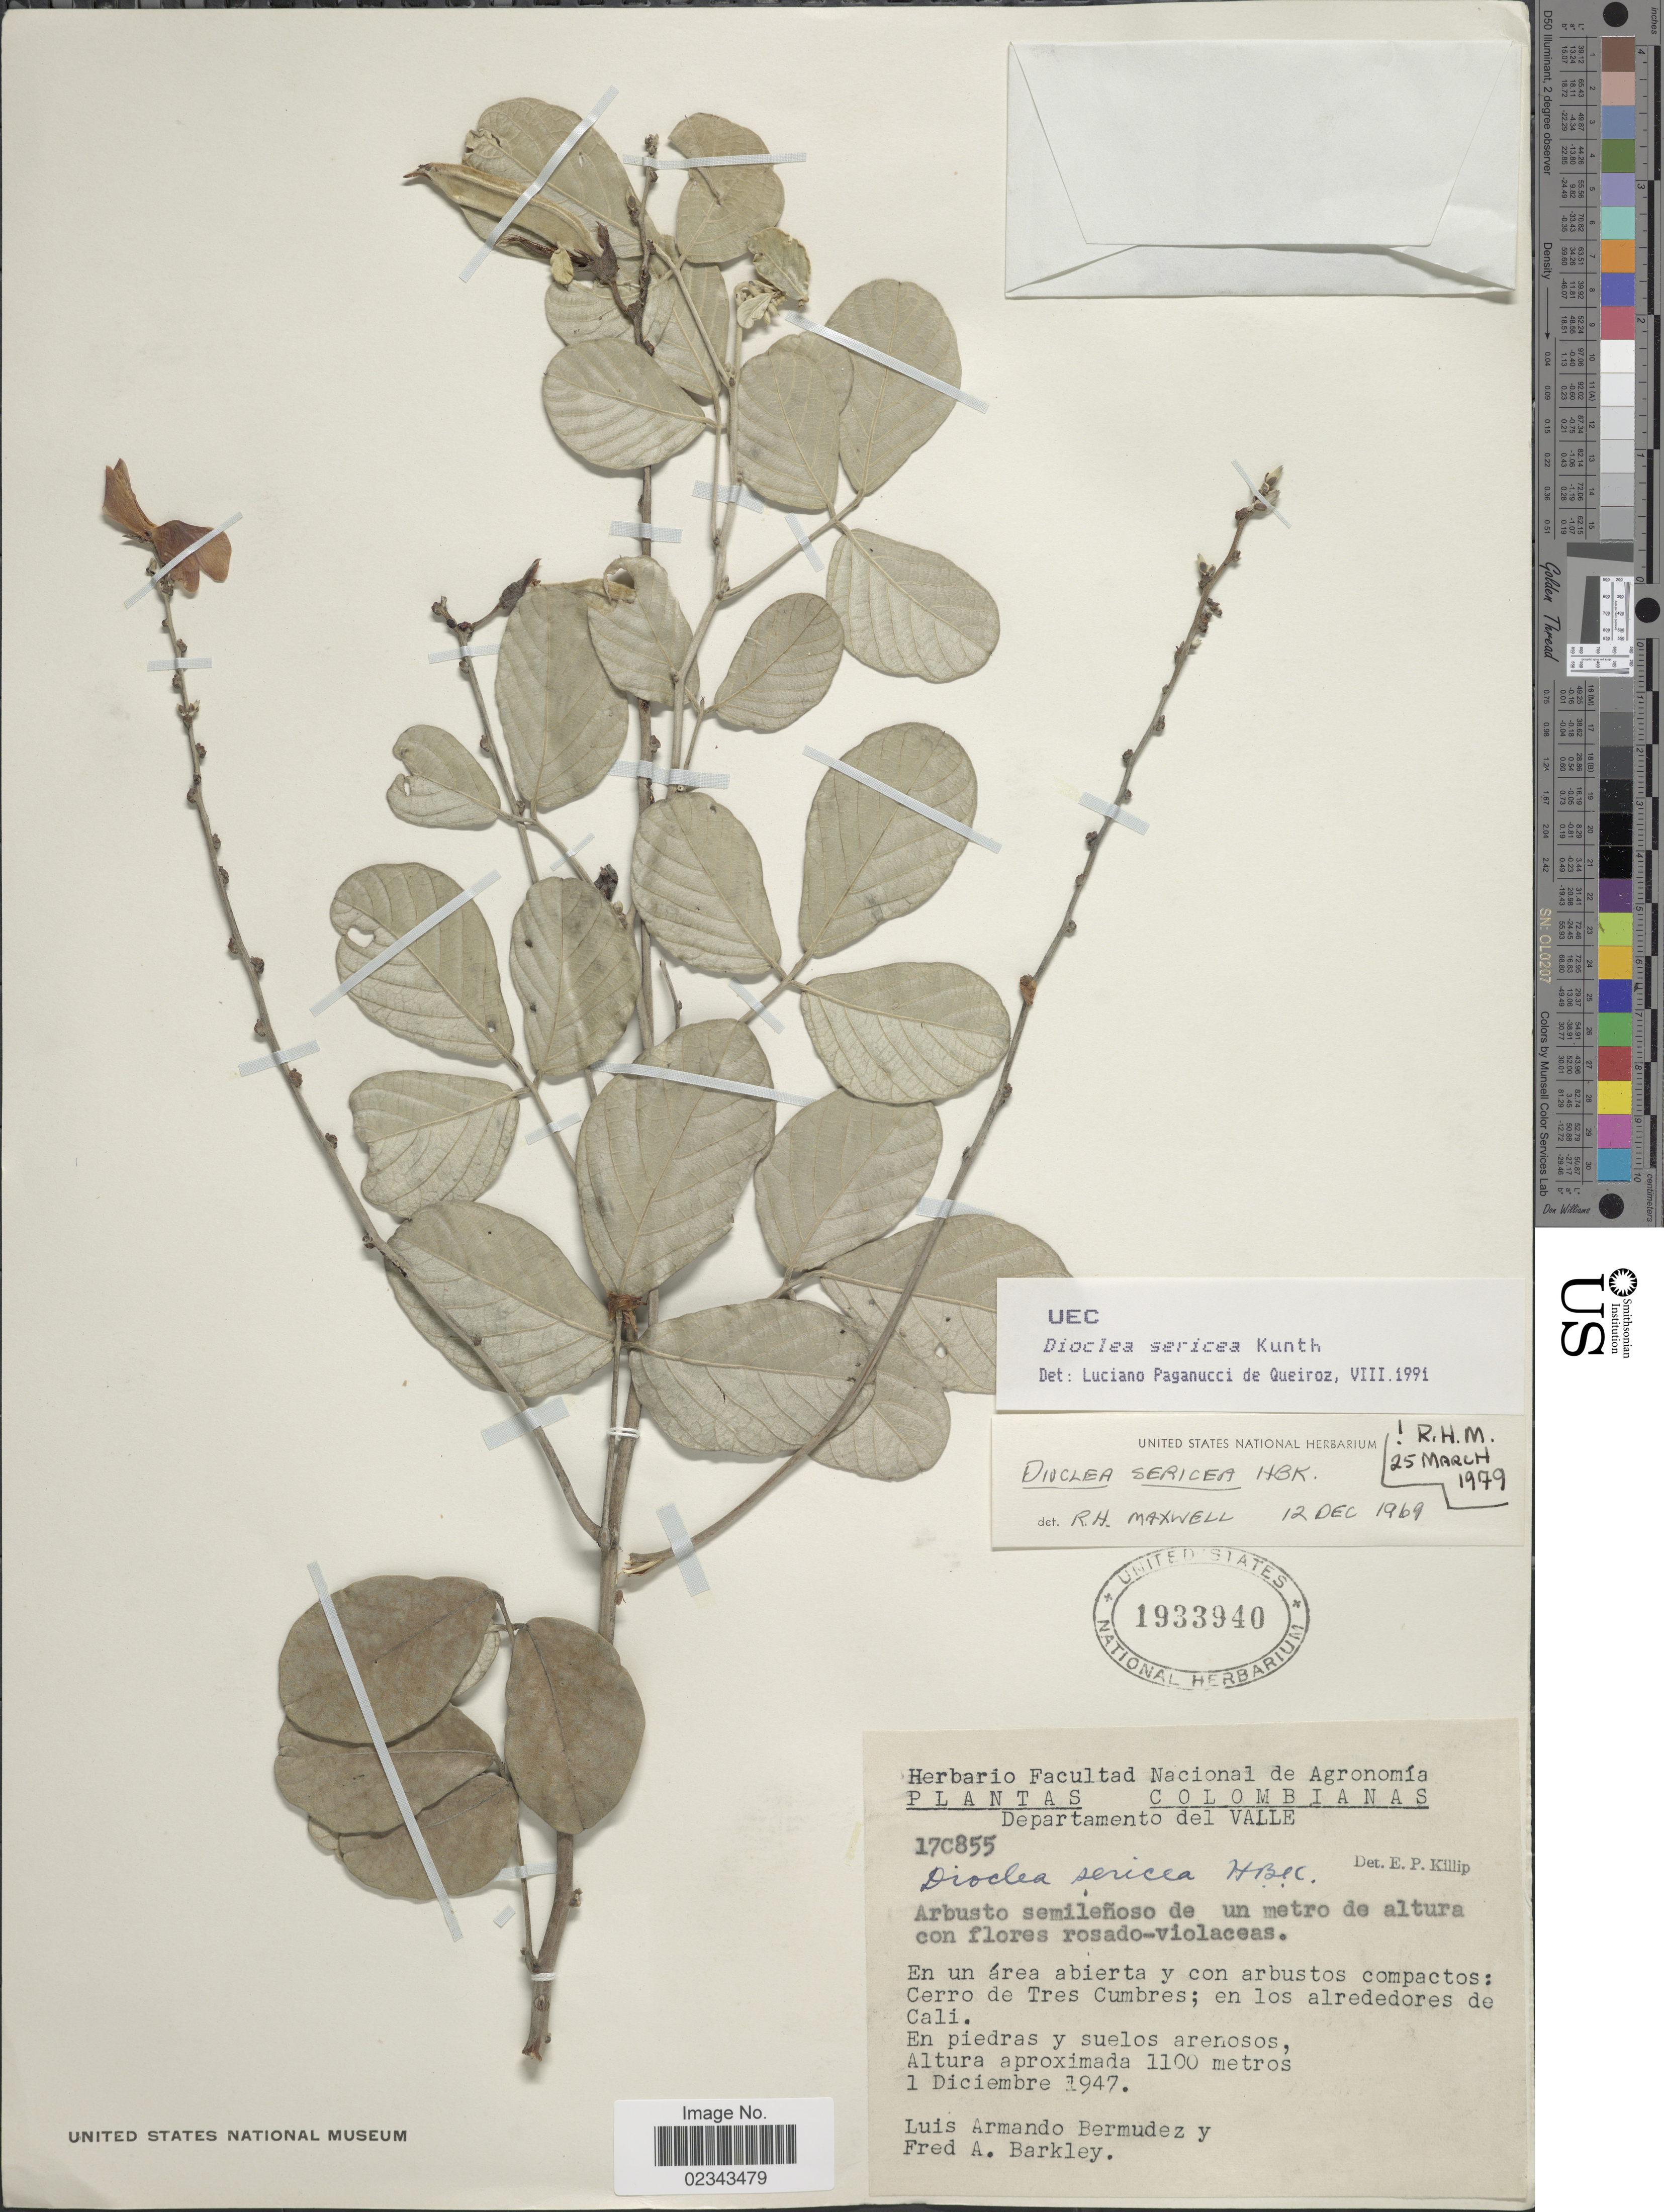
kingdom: Plantae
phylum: Tracheophyta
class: Magnoliopsida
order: Fabales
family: Fabaceae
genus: Dioclea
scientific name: Dioclea sericea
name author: Kunth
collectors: L. Bermudez & F. A. Barkley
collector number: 17C855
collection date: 1947-12-01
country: Colombia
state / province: Valle del Cauca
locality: Departamento del Valle, en un area abierta y con arbustos compactos; Cerro de Tres Cumbres; en los alrededores de Cali, en piedras y suelos arenosos, Colombianas.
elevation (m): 1100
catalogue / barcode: US 1933940